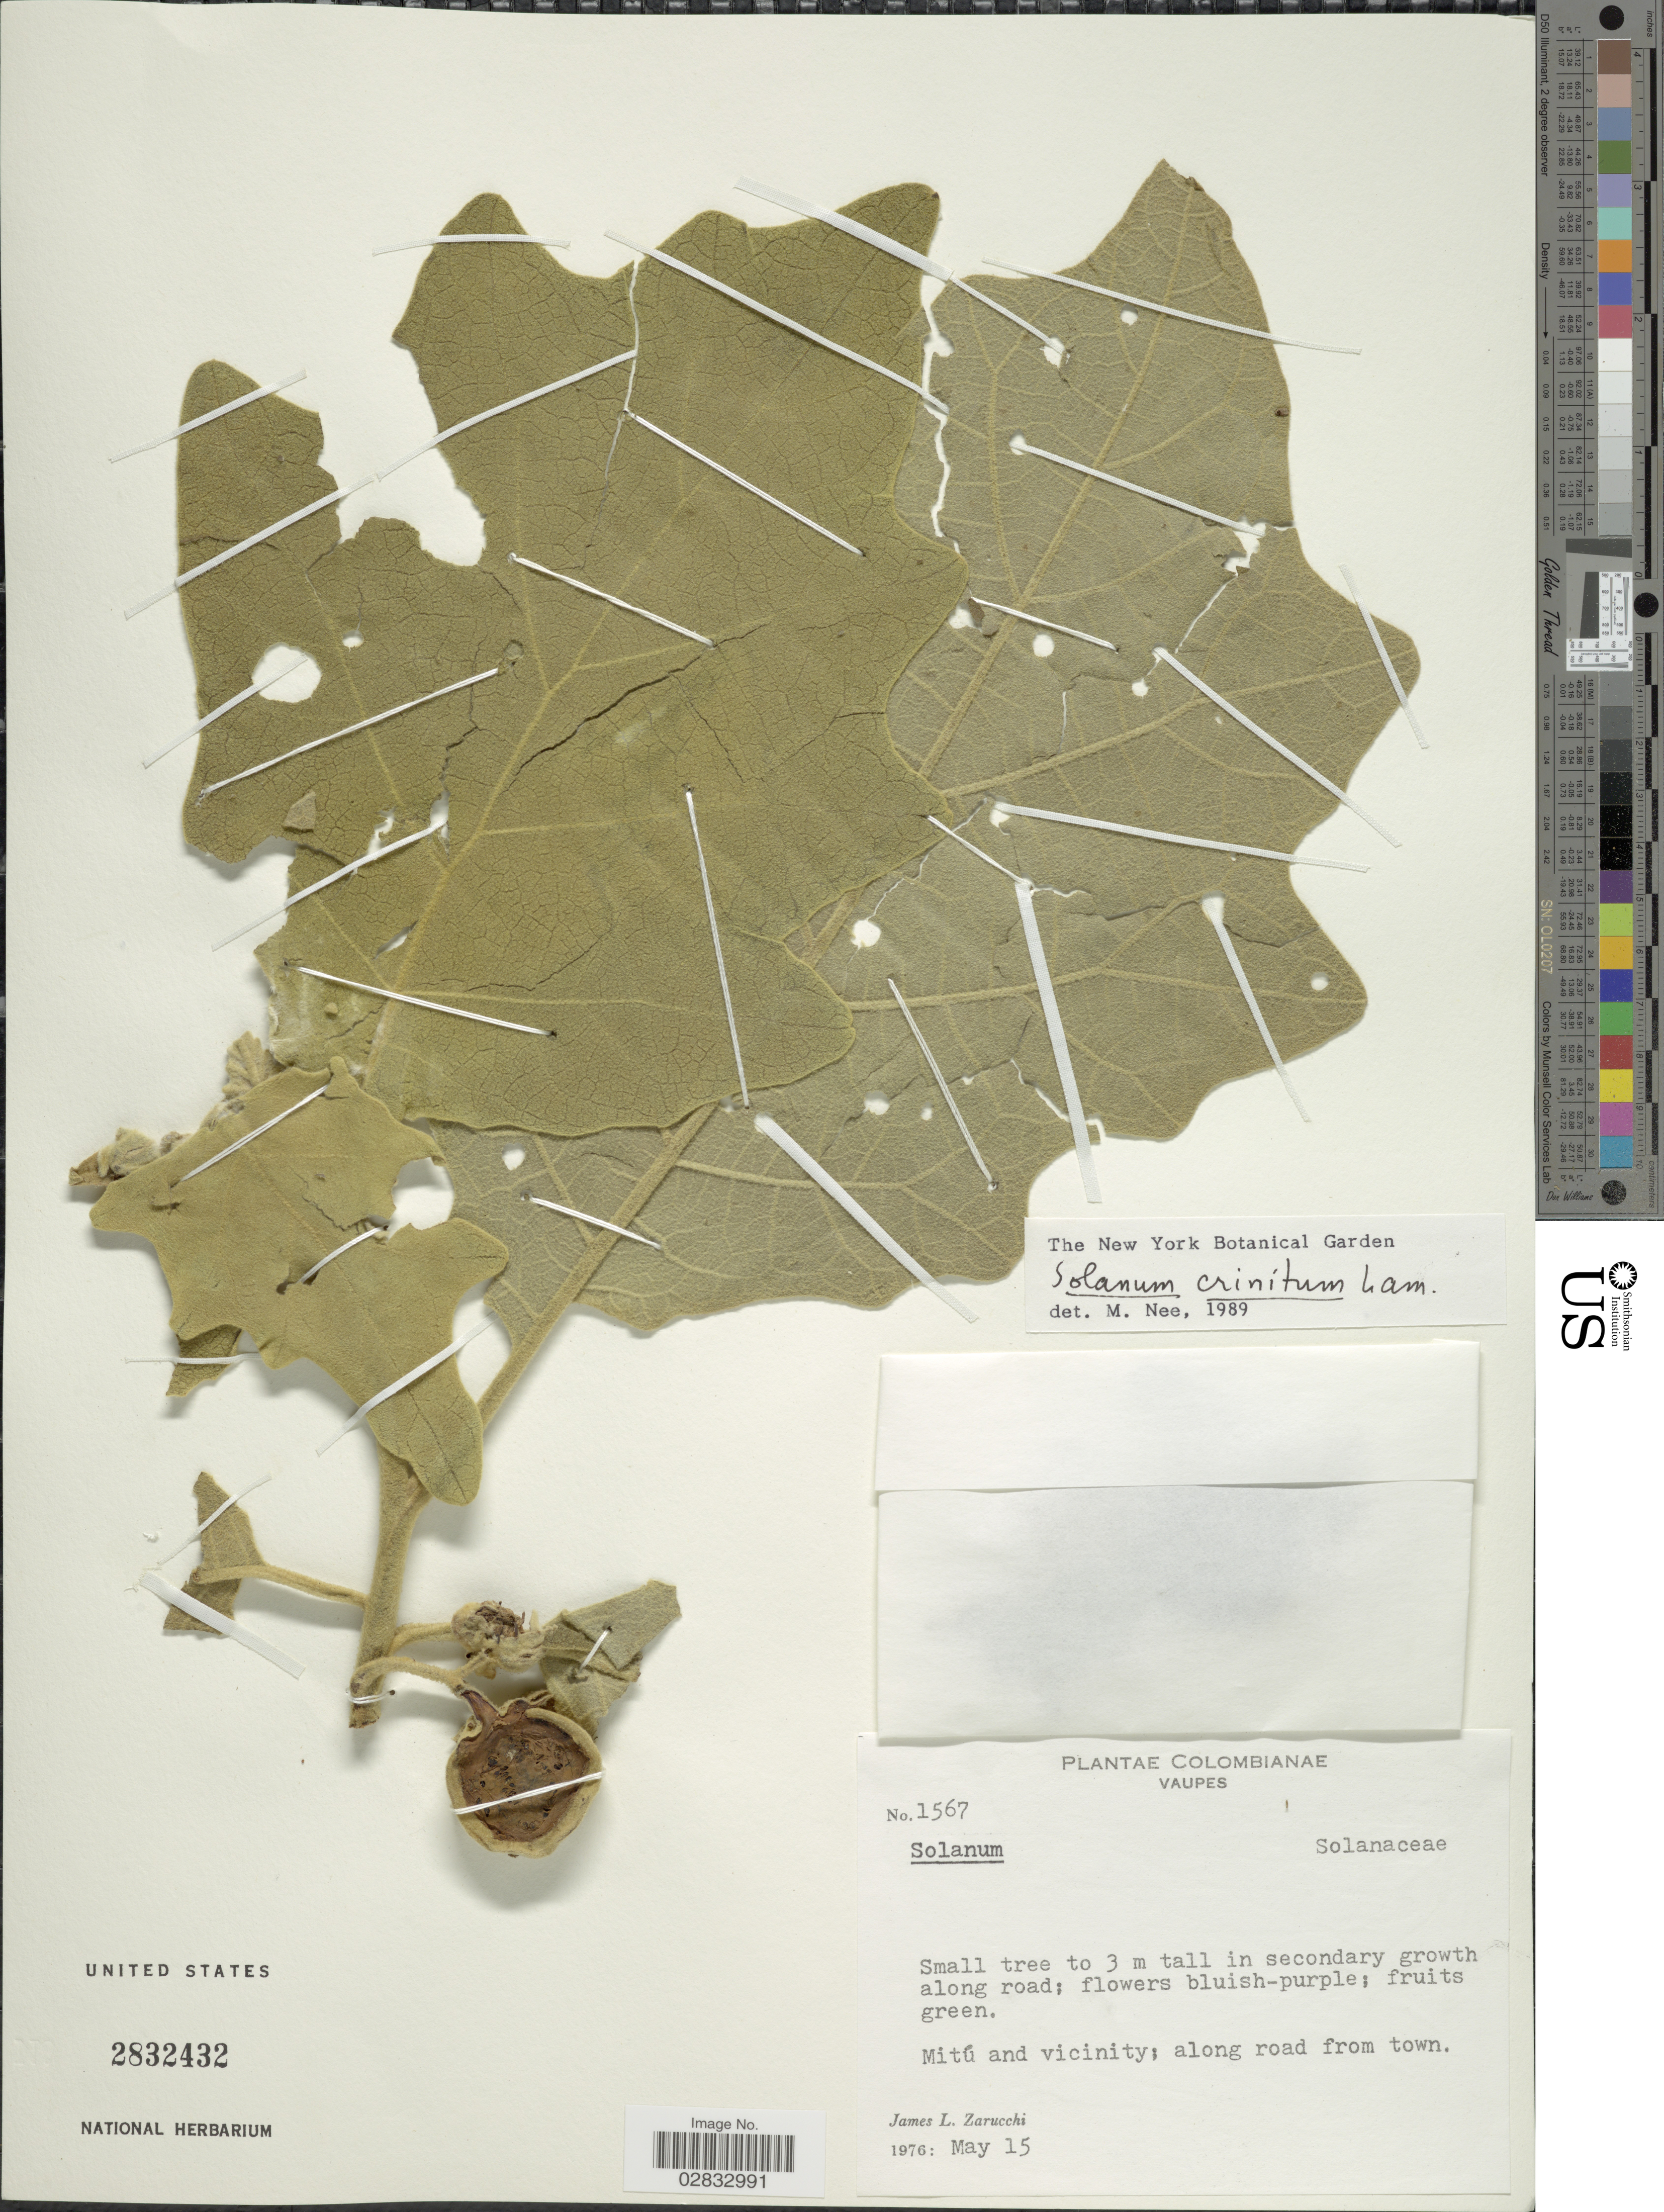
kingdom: Plantae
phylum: Tracheophyta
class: Magnoliopsida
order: Solanales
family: Solanaceae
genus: Solanum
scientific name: Solanum crinitum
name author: Lam.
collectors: J. L. Zarucchi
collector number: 1567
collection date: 1976-05-15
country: Colombia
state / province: Vaupés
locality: Mitú and vicinity; along road from town.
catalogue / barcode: US 2832432